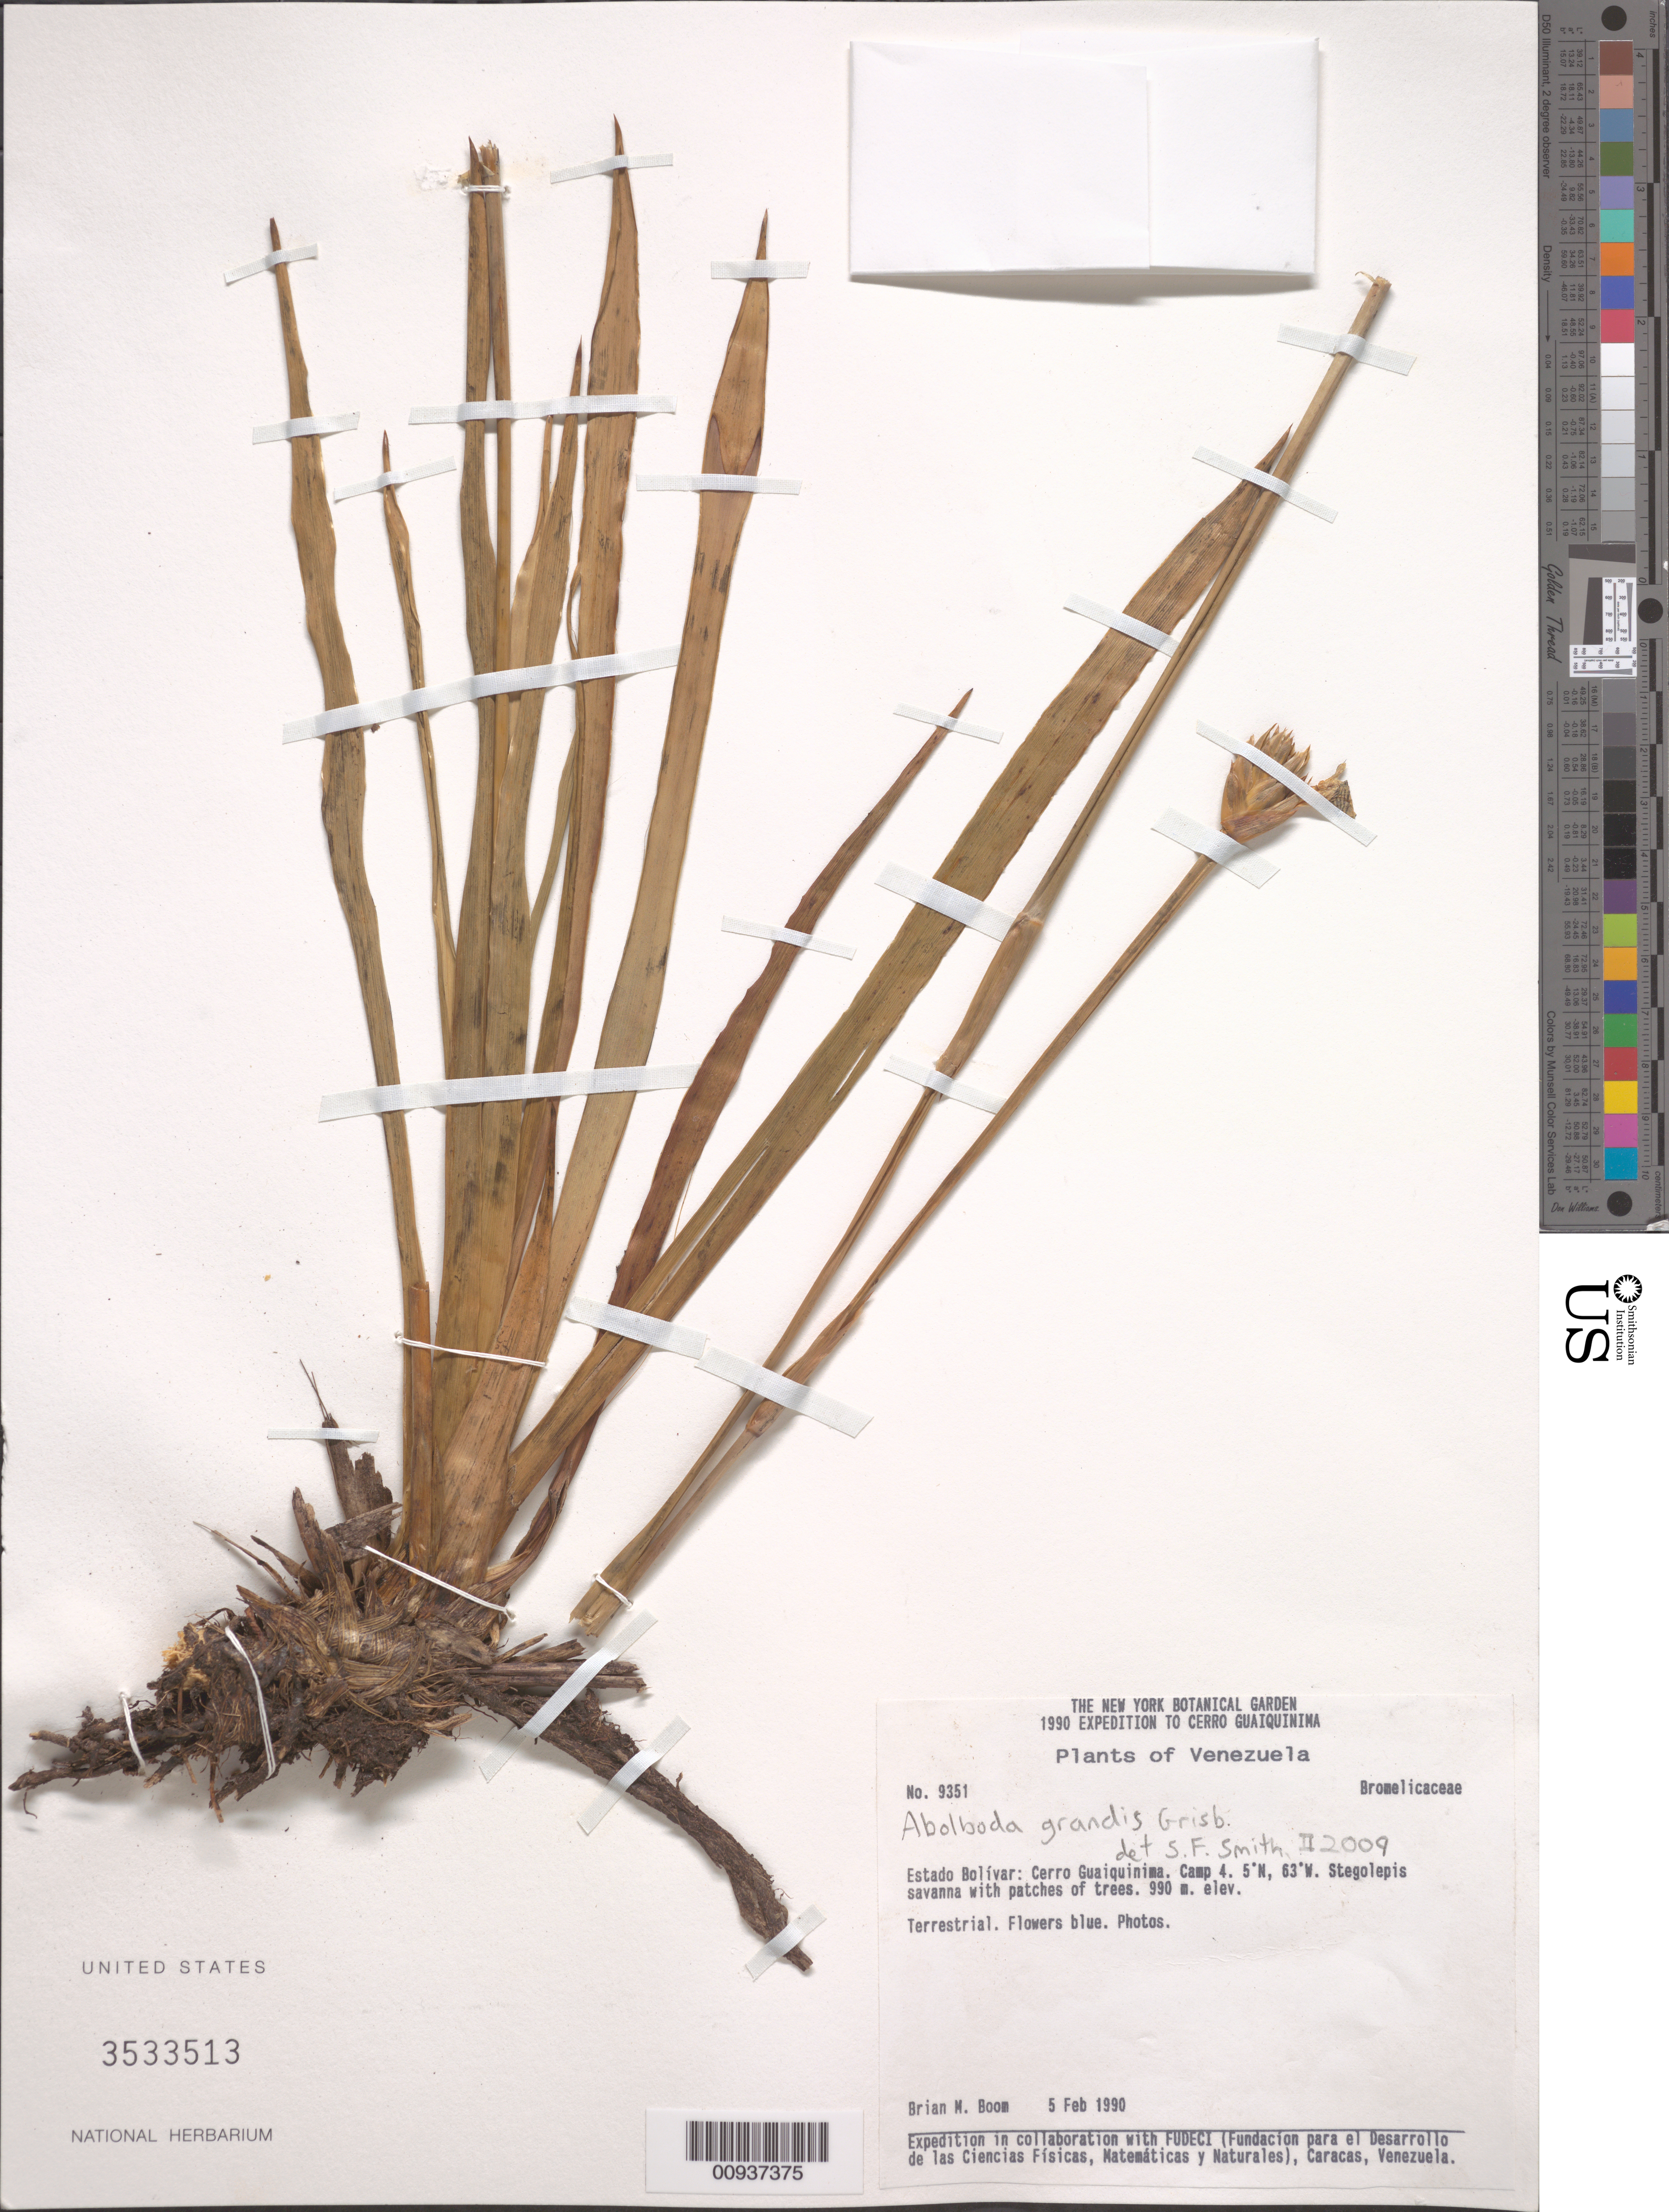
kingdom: Plantae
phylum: Tracheophyta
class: Liliopsida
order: Poales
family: Xyridaceae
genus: Abolboda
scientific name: Abolboda grandis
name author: Griseb.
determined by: Smith, Stephen F., (US), NMNH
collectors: B. M. Boom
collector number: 9351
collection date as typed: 5-Feb-90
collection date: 1990-02-05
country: Venezuela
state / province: Bolívar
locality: Cerro Guaiquinima, Camp 4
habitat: Stegolepis savanna with patches of trees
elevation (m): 990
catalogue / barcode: US 3533513